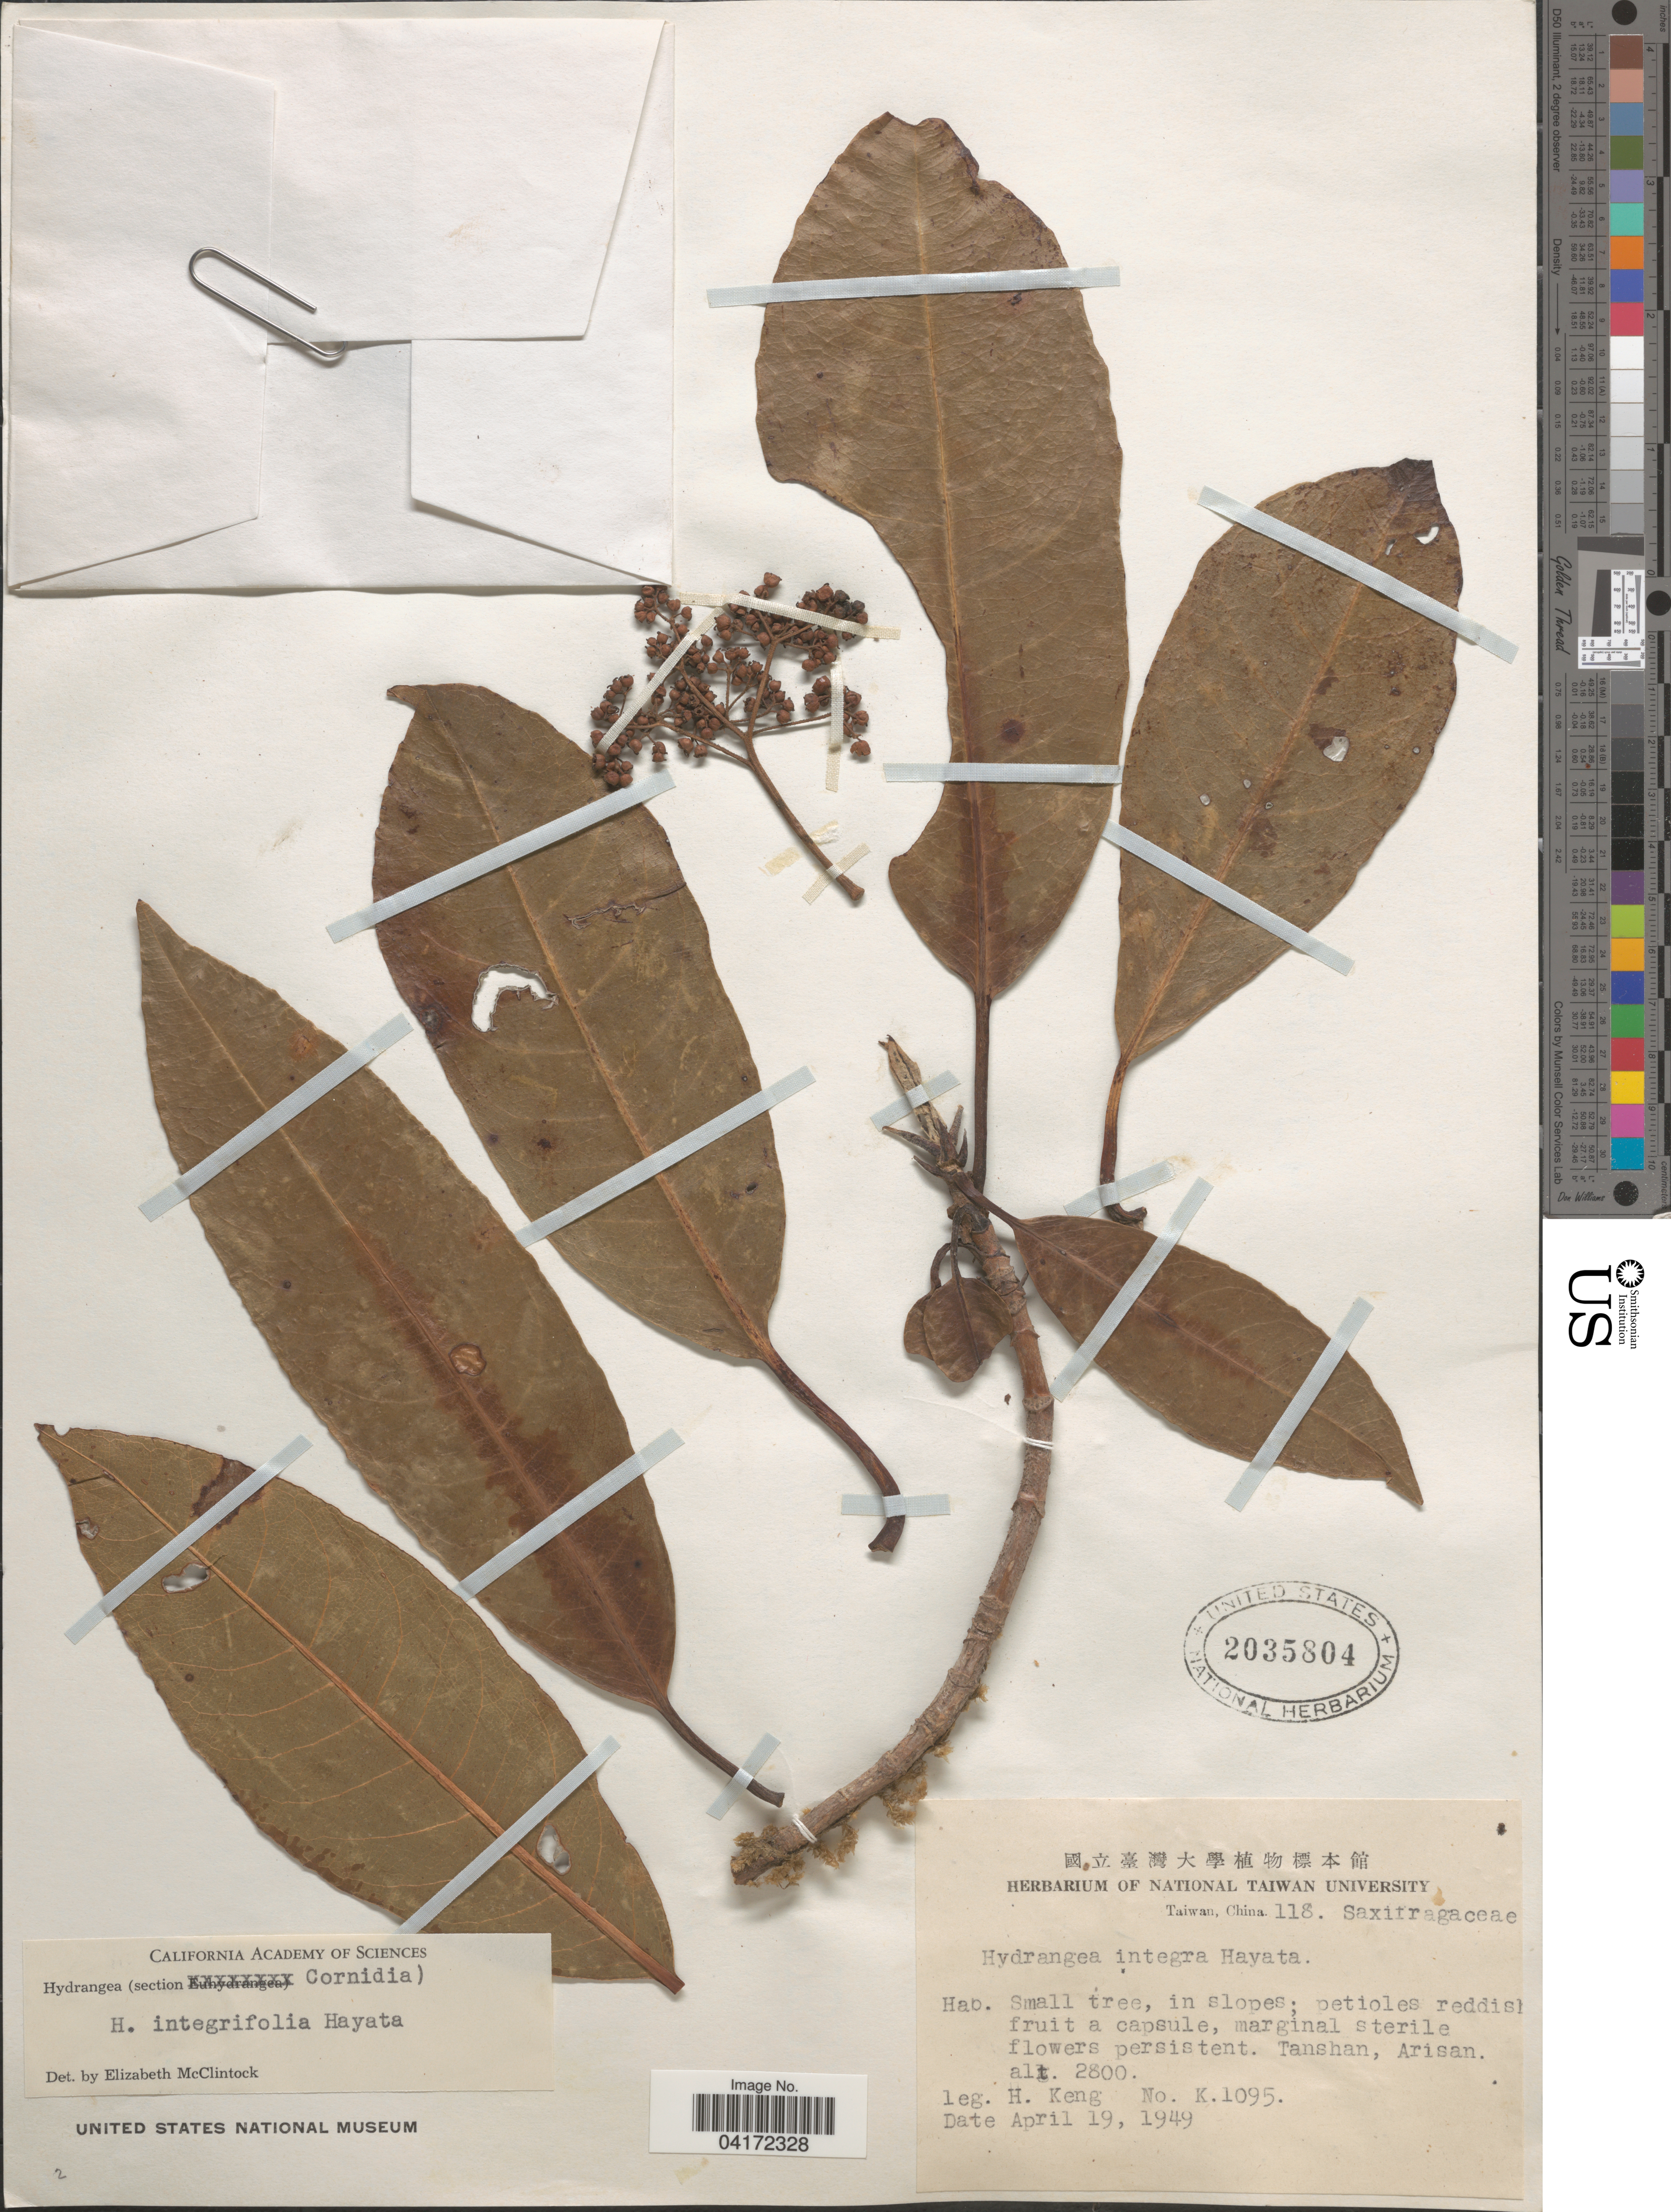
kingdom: Plantae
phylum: Tracheophyta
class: Magnoliopsida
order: Cornales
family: Hydrangeaceae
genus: Hydrangea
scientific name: Hydrangea integrifolia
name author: Hayata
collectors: H. Keng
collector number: K1095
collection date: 1949-04-19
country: Taiwan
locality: Tanshan, Arisan.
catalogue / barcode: US 2035804